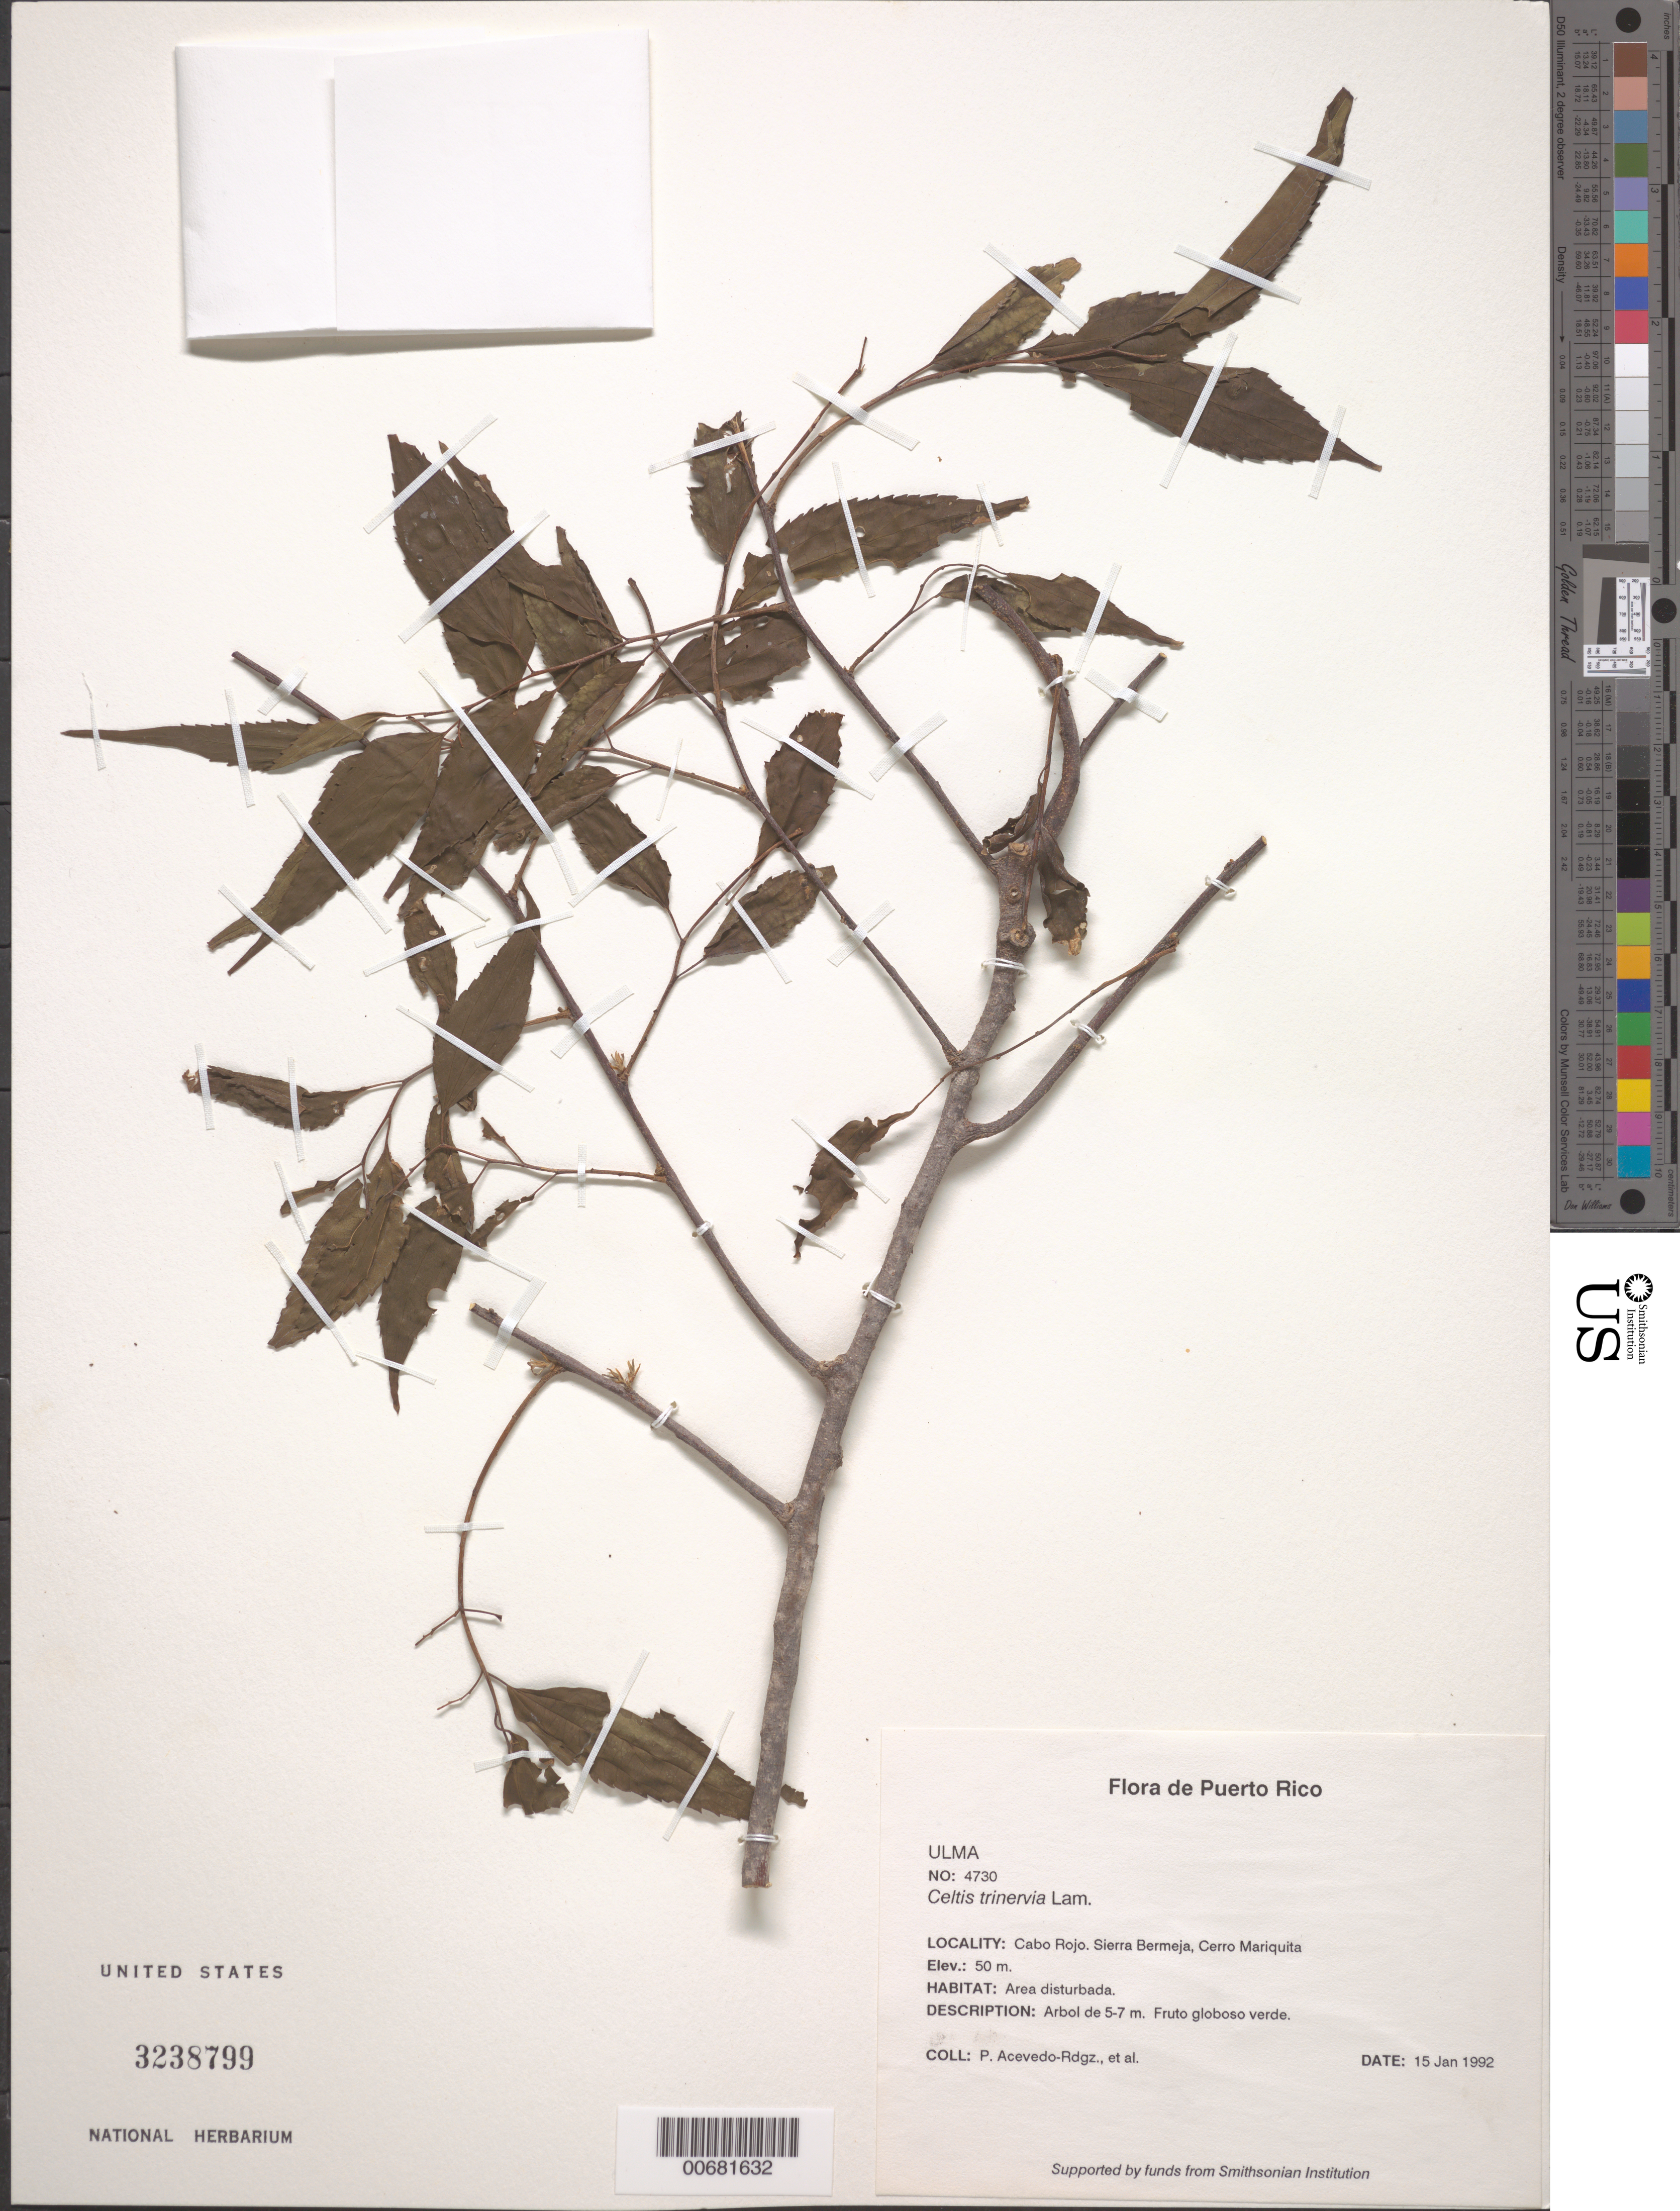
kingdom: Plantae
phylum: Tracheophyta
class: Magnoliopsida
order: Rosales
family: Cannabaceae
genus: Celtis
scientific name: Celtis trinervia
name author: Lam.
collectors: P. Acevedo-Rodr.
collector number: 4730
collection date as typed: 15 Jan 1992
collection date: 1992-01-15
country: Puerto Rico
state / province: Cabo Rojo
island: Puerto Rico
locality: Cabo Rojo; Sierra Bermeja, Cerro Mariquita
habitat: Area disturbada.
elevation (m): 50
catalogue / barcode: US 3238799